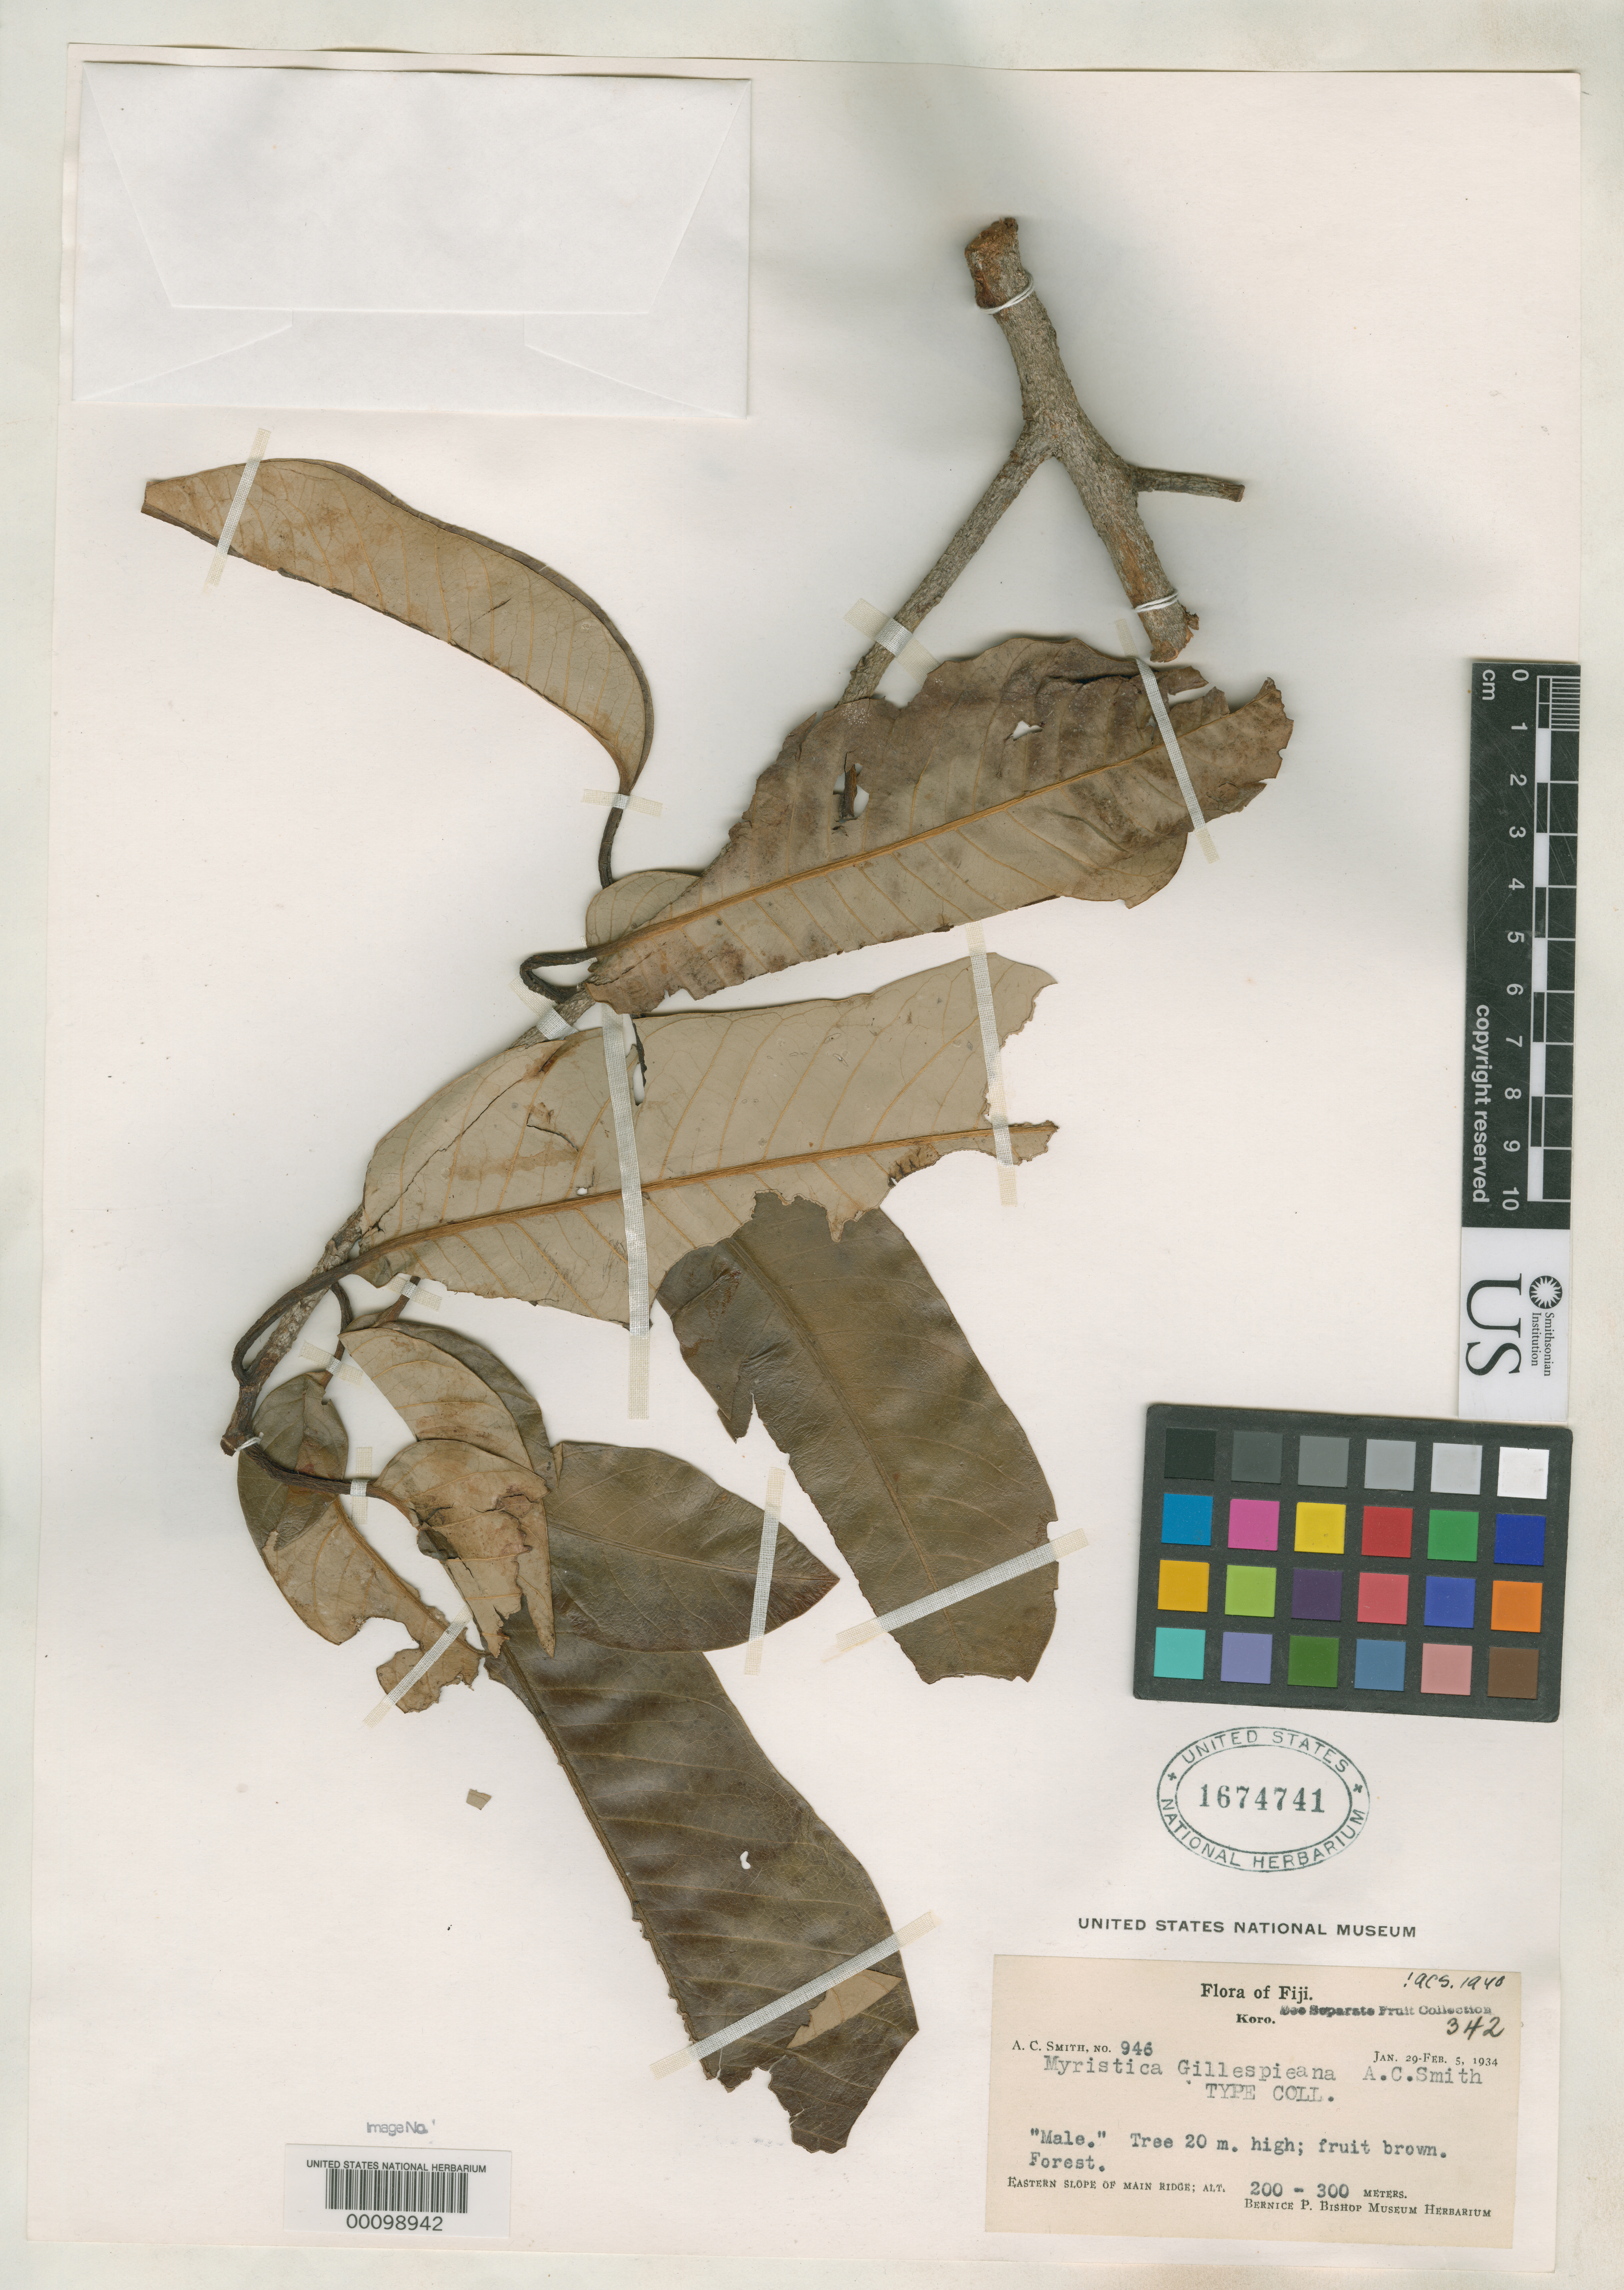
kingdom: Plantae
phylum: Tracheophyta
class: Magnoliopsida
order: Magnoliales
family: Myristicaceae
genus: Myristica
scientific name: Myristica gillespieana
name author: A.C. Sm.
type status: Isotype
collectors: A. C. Smith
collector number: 946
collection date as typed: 29 Jan 1934 to 05 Feb 1934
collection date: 1934-01-29/1934-02-05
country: Fiji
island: Koro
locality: Koro.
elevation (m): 200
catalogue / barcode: US 1674741